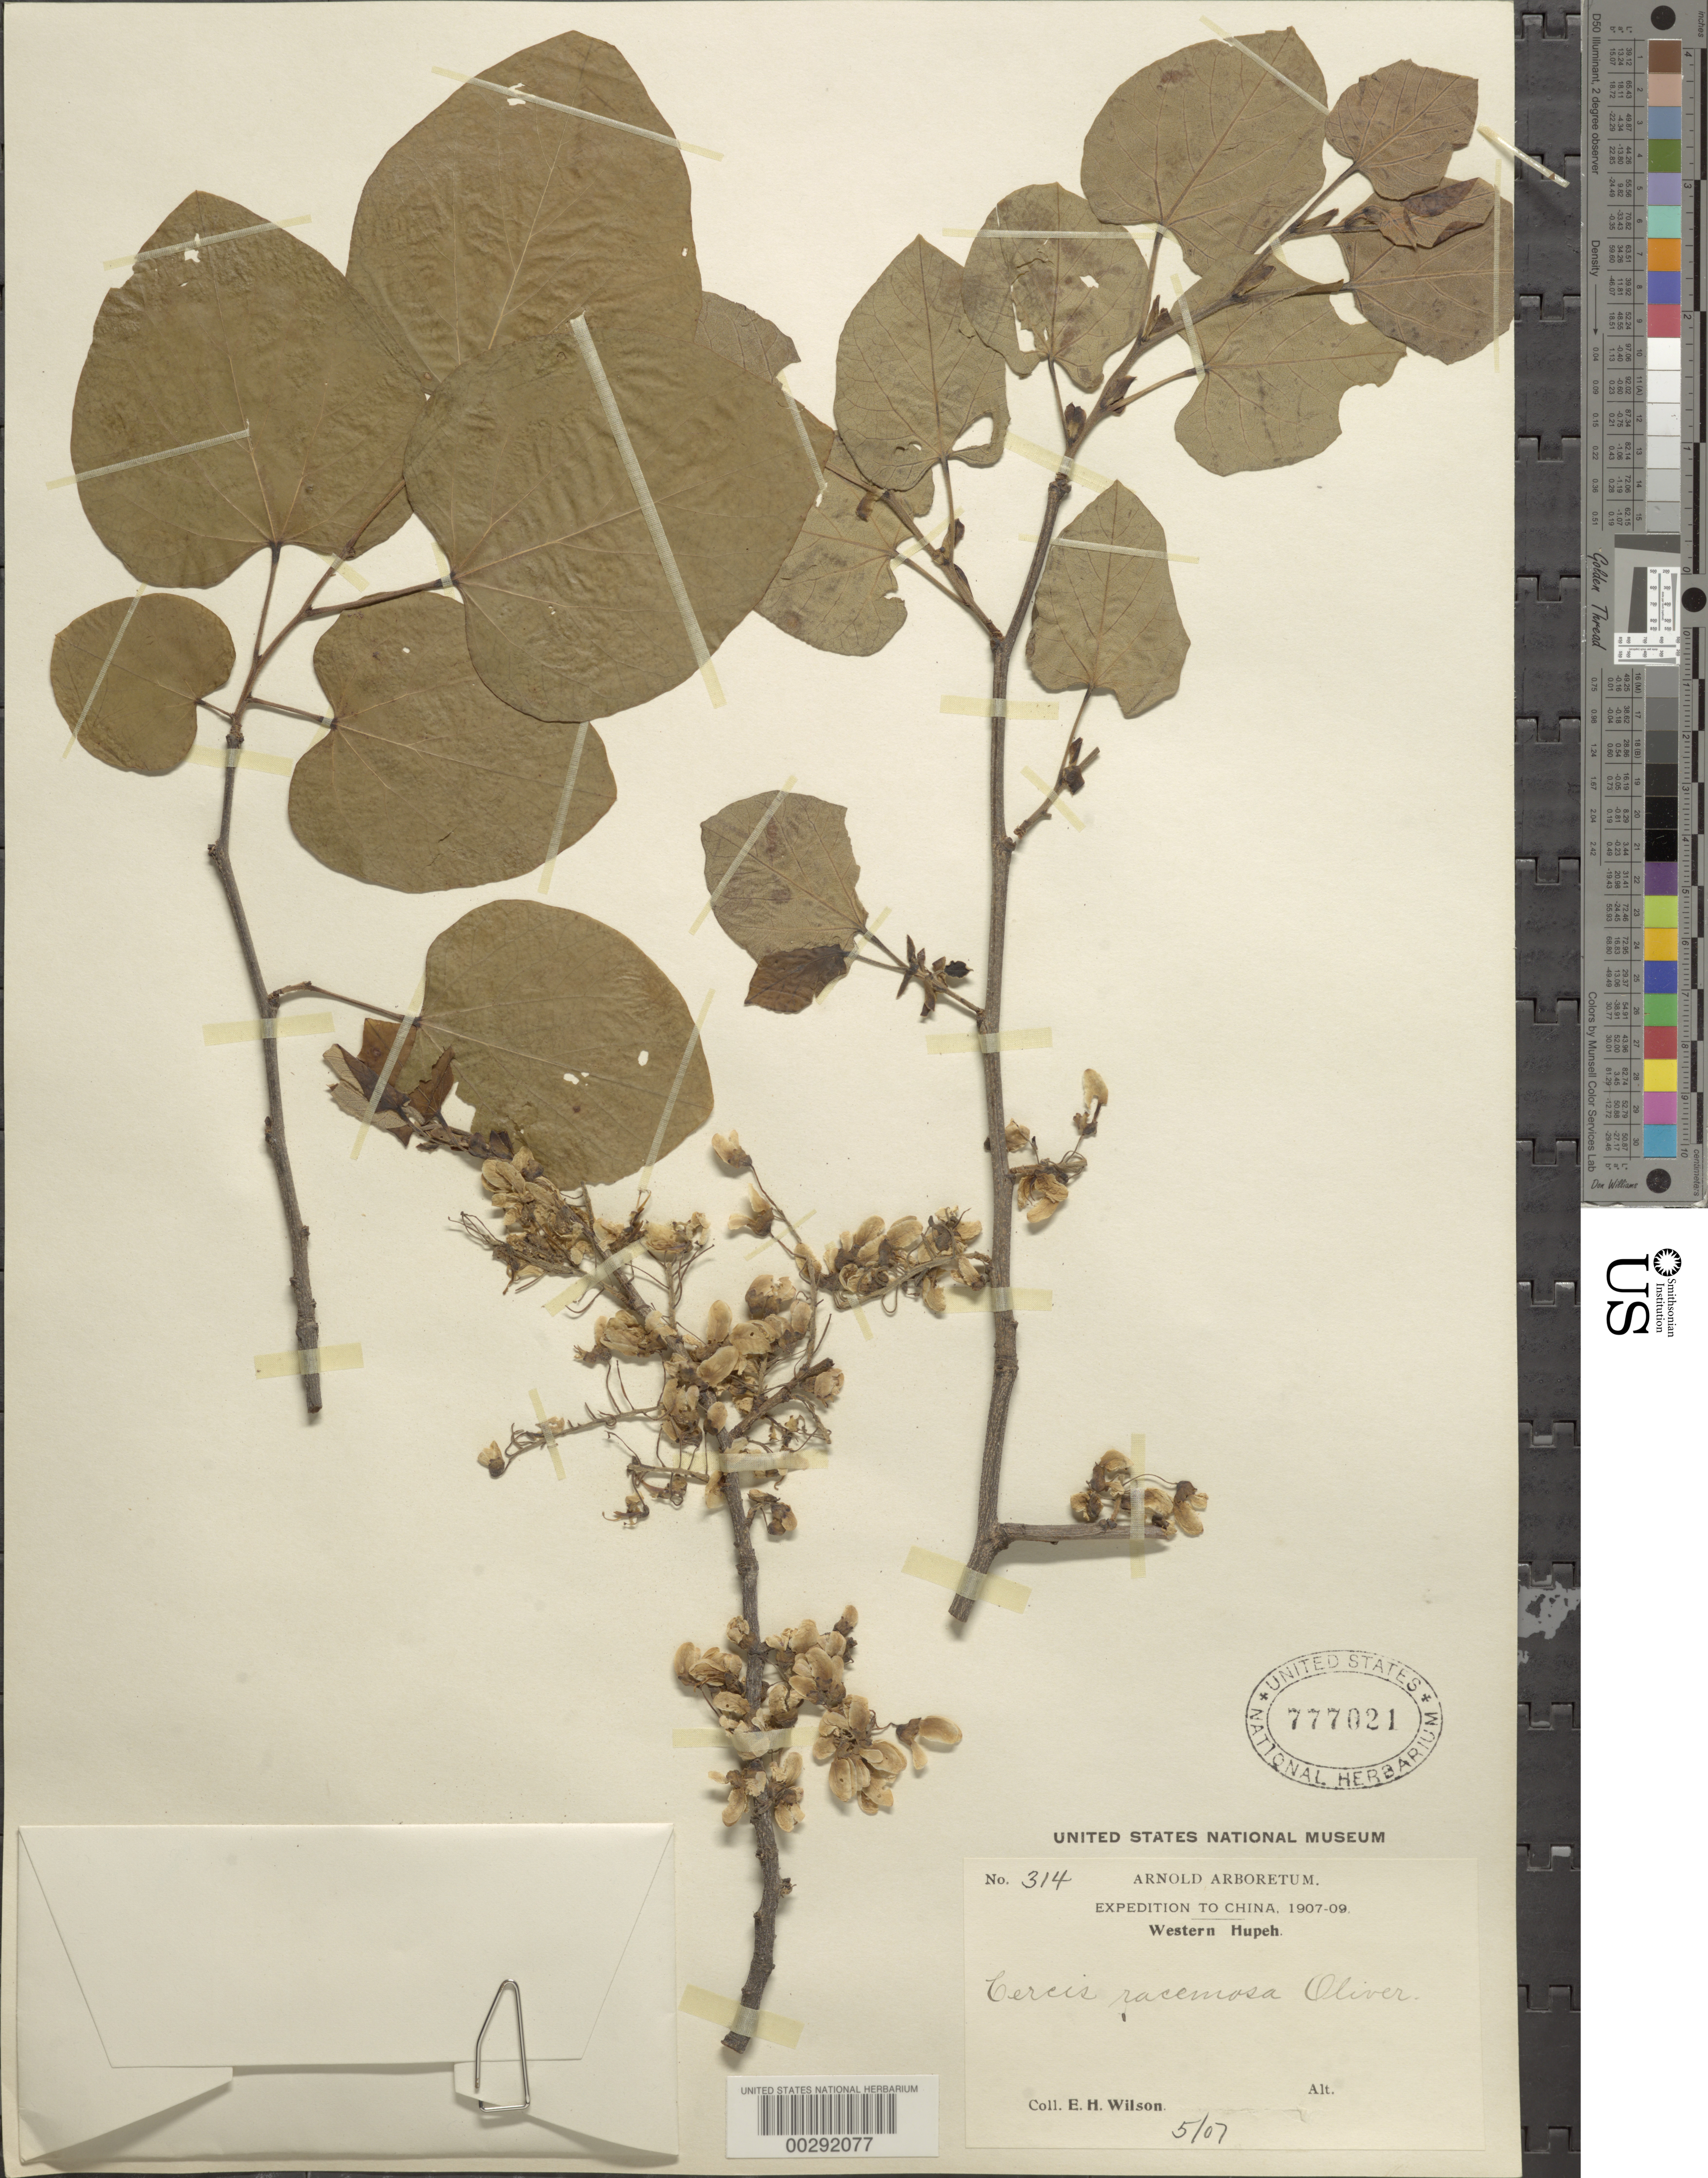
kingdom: Plantae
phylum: Tracheophyta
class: Magnoliopsida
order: Fabales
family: Fabaceae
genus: Cercis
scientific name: Cercis racemosa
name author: Oliv.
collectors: E. H. Wilson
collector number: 314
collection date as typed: May 1907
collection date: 1907-05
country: China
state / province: Hubei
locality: Western hupeh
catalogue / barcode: US 777021